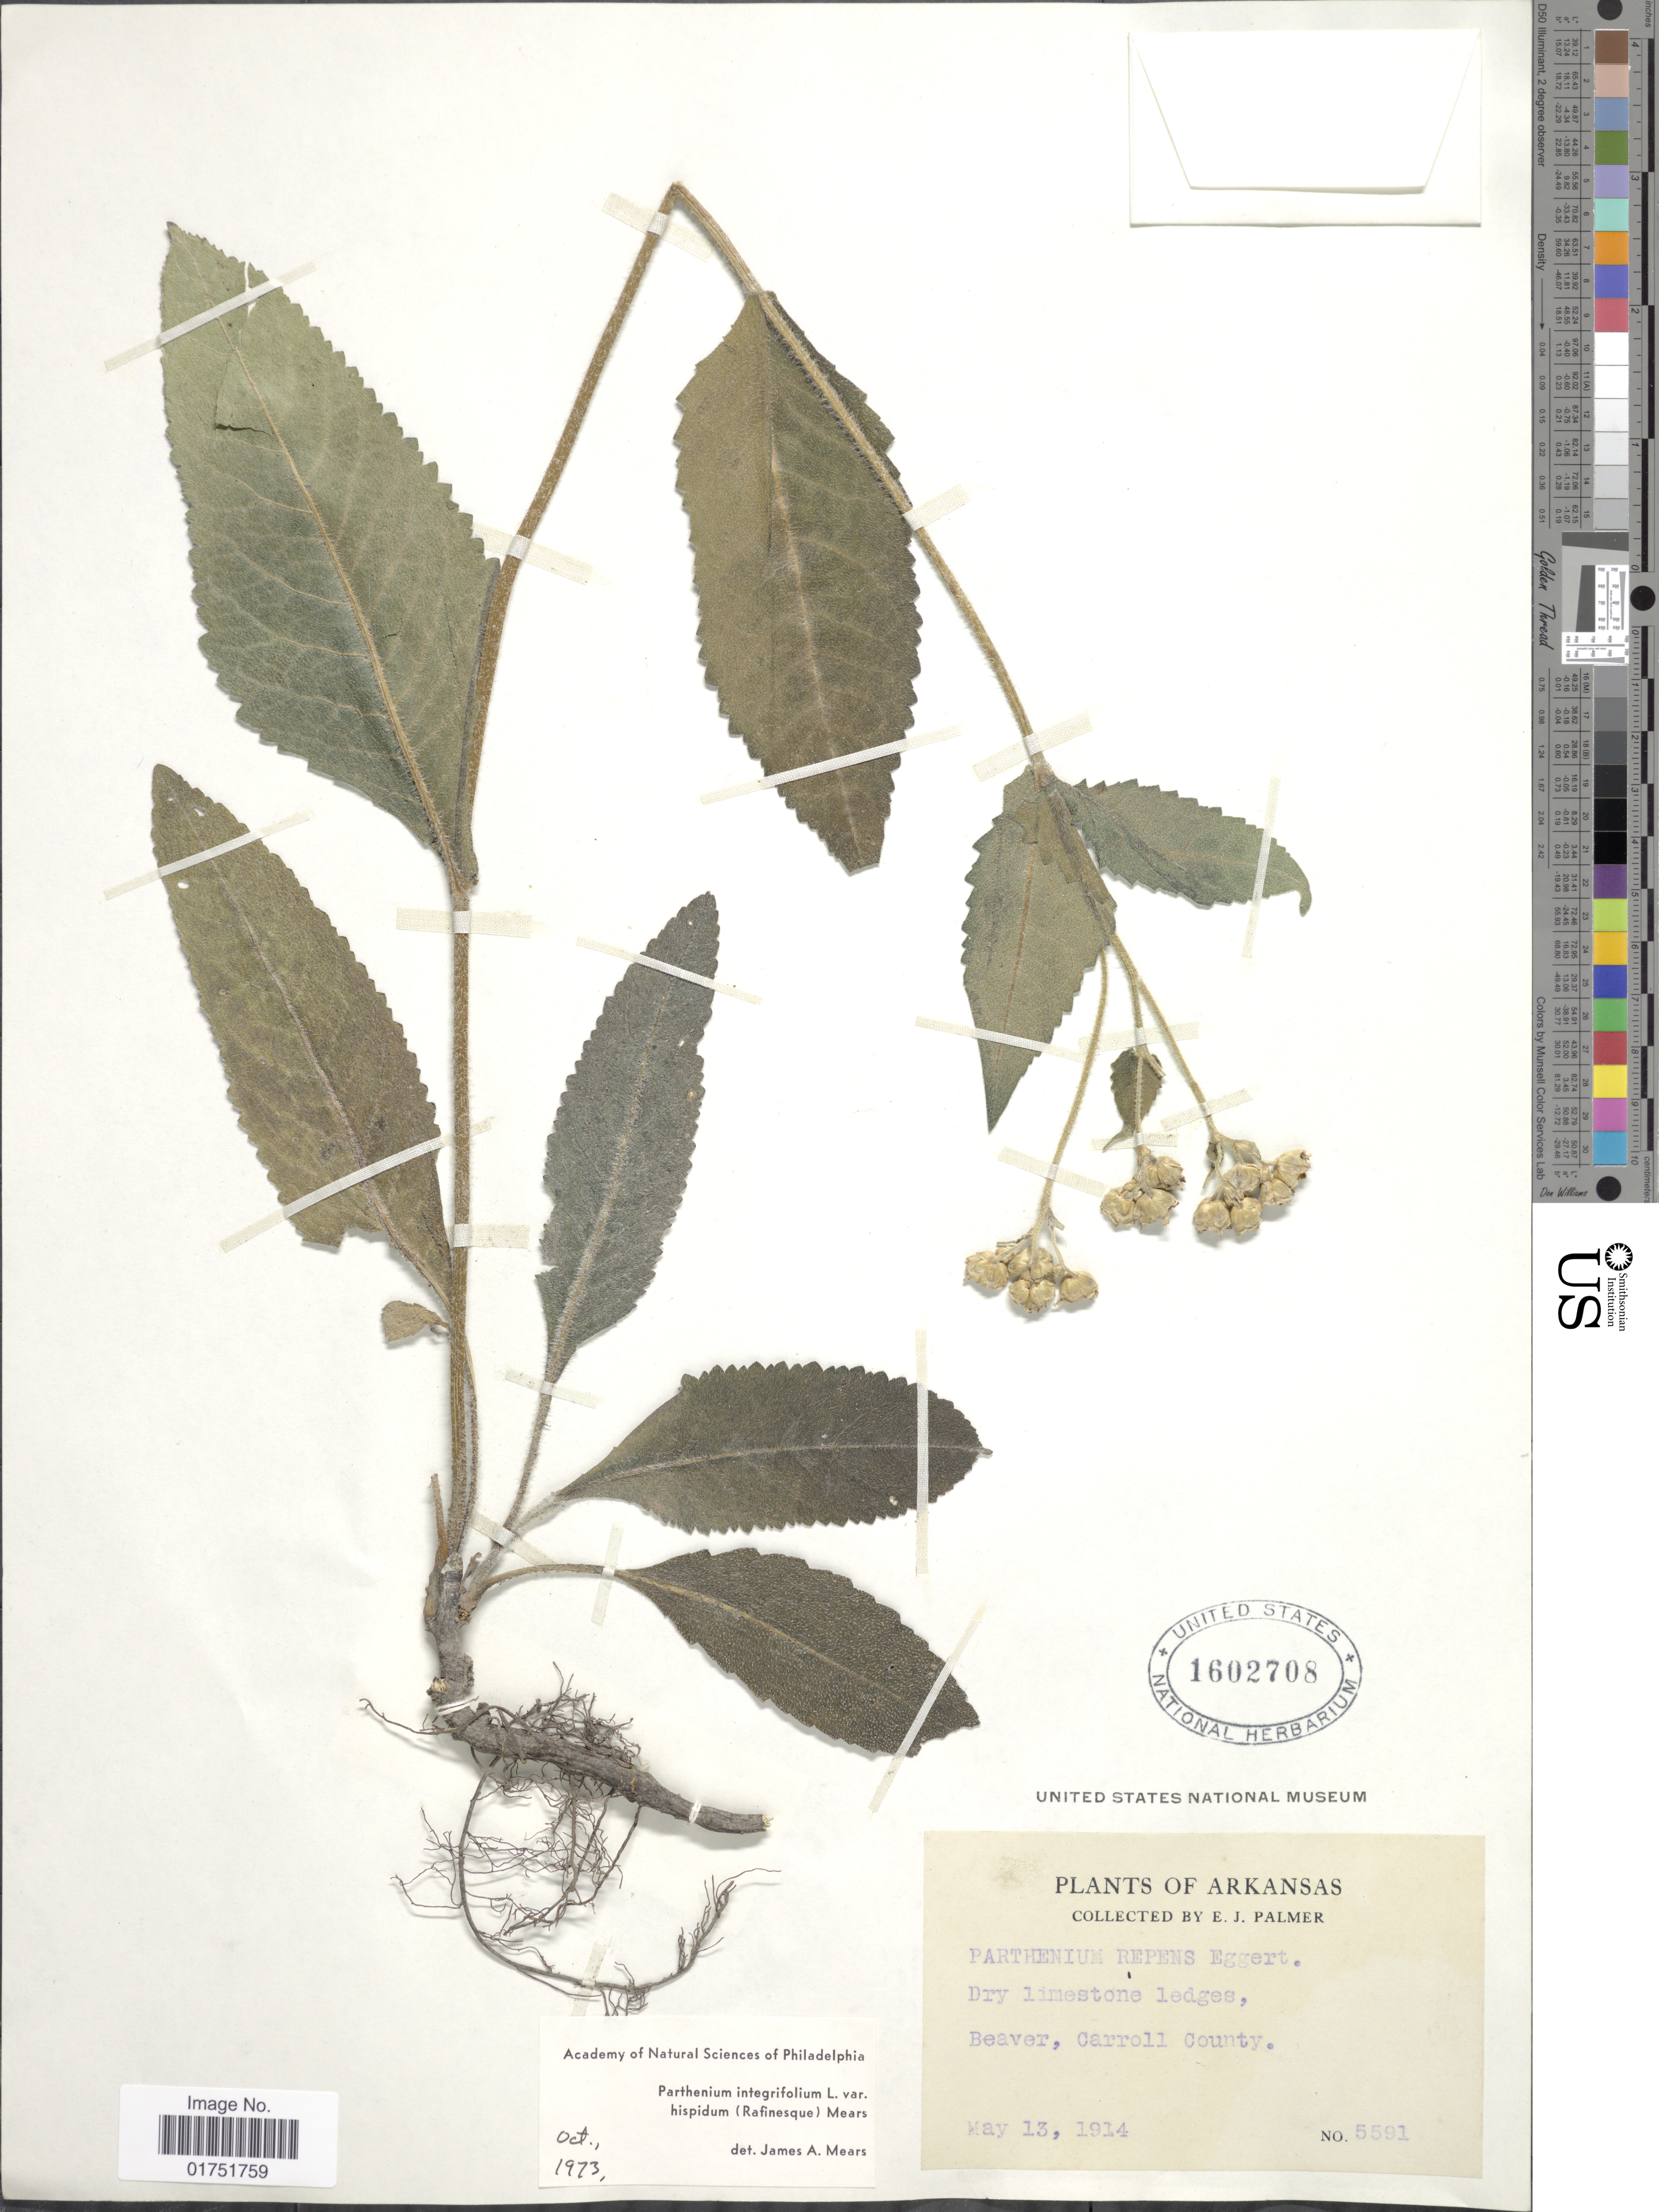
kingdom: Plantae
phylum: Tracheophyta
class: Magnoliopsida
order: Asterales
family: Asteraceae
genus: Parthenium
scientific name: Parthenium hispidum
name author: Raf.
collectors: E. J. Palmer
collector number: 5591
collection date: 1914-05-13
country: United States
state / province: Arkansas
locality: Beaver, Carroll County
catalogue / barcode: US 1602708